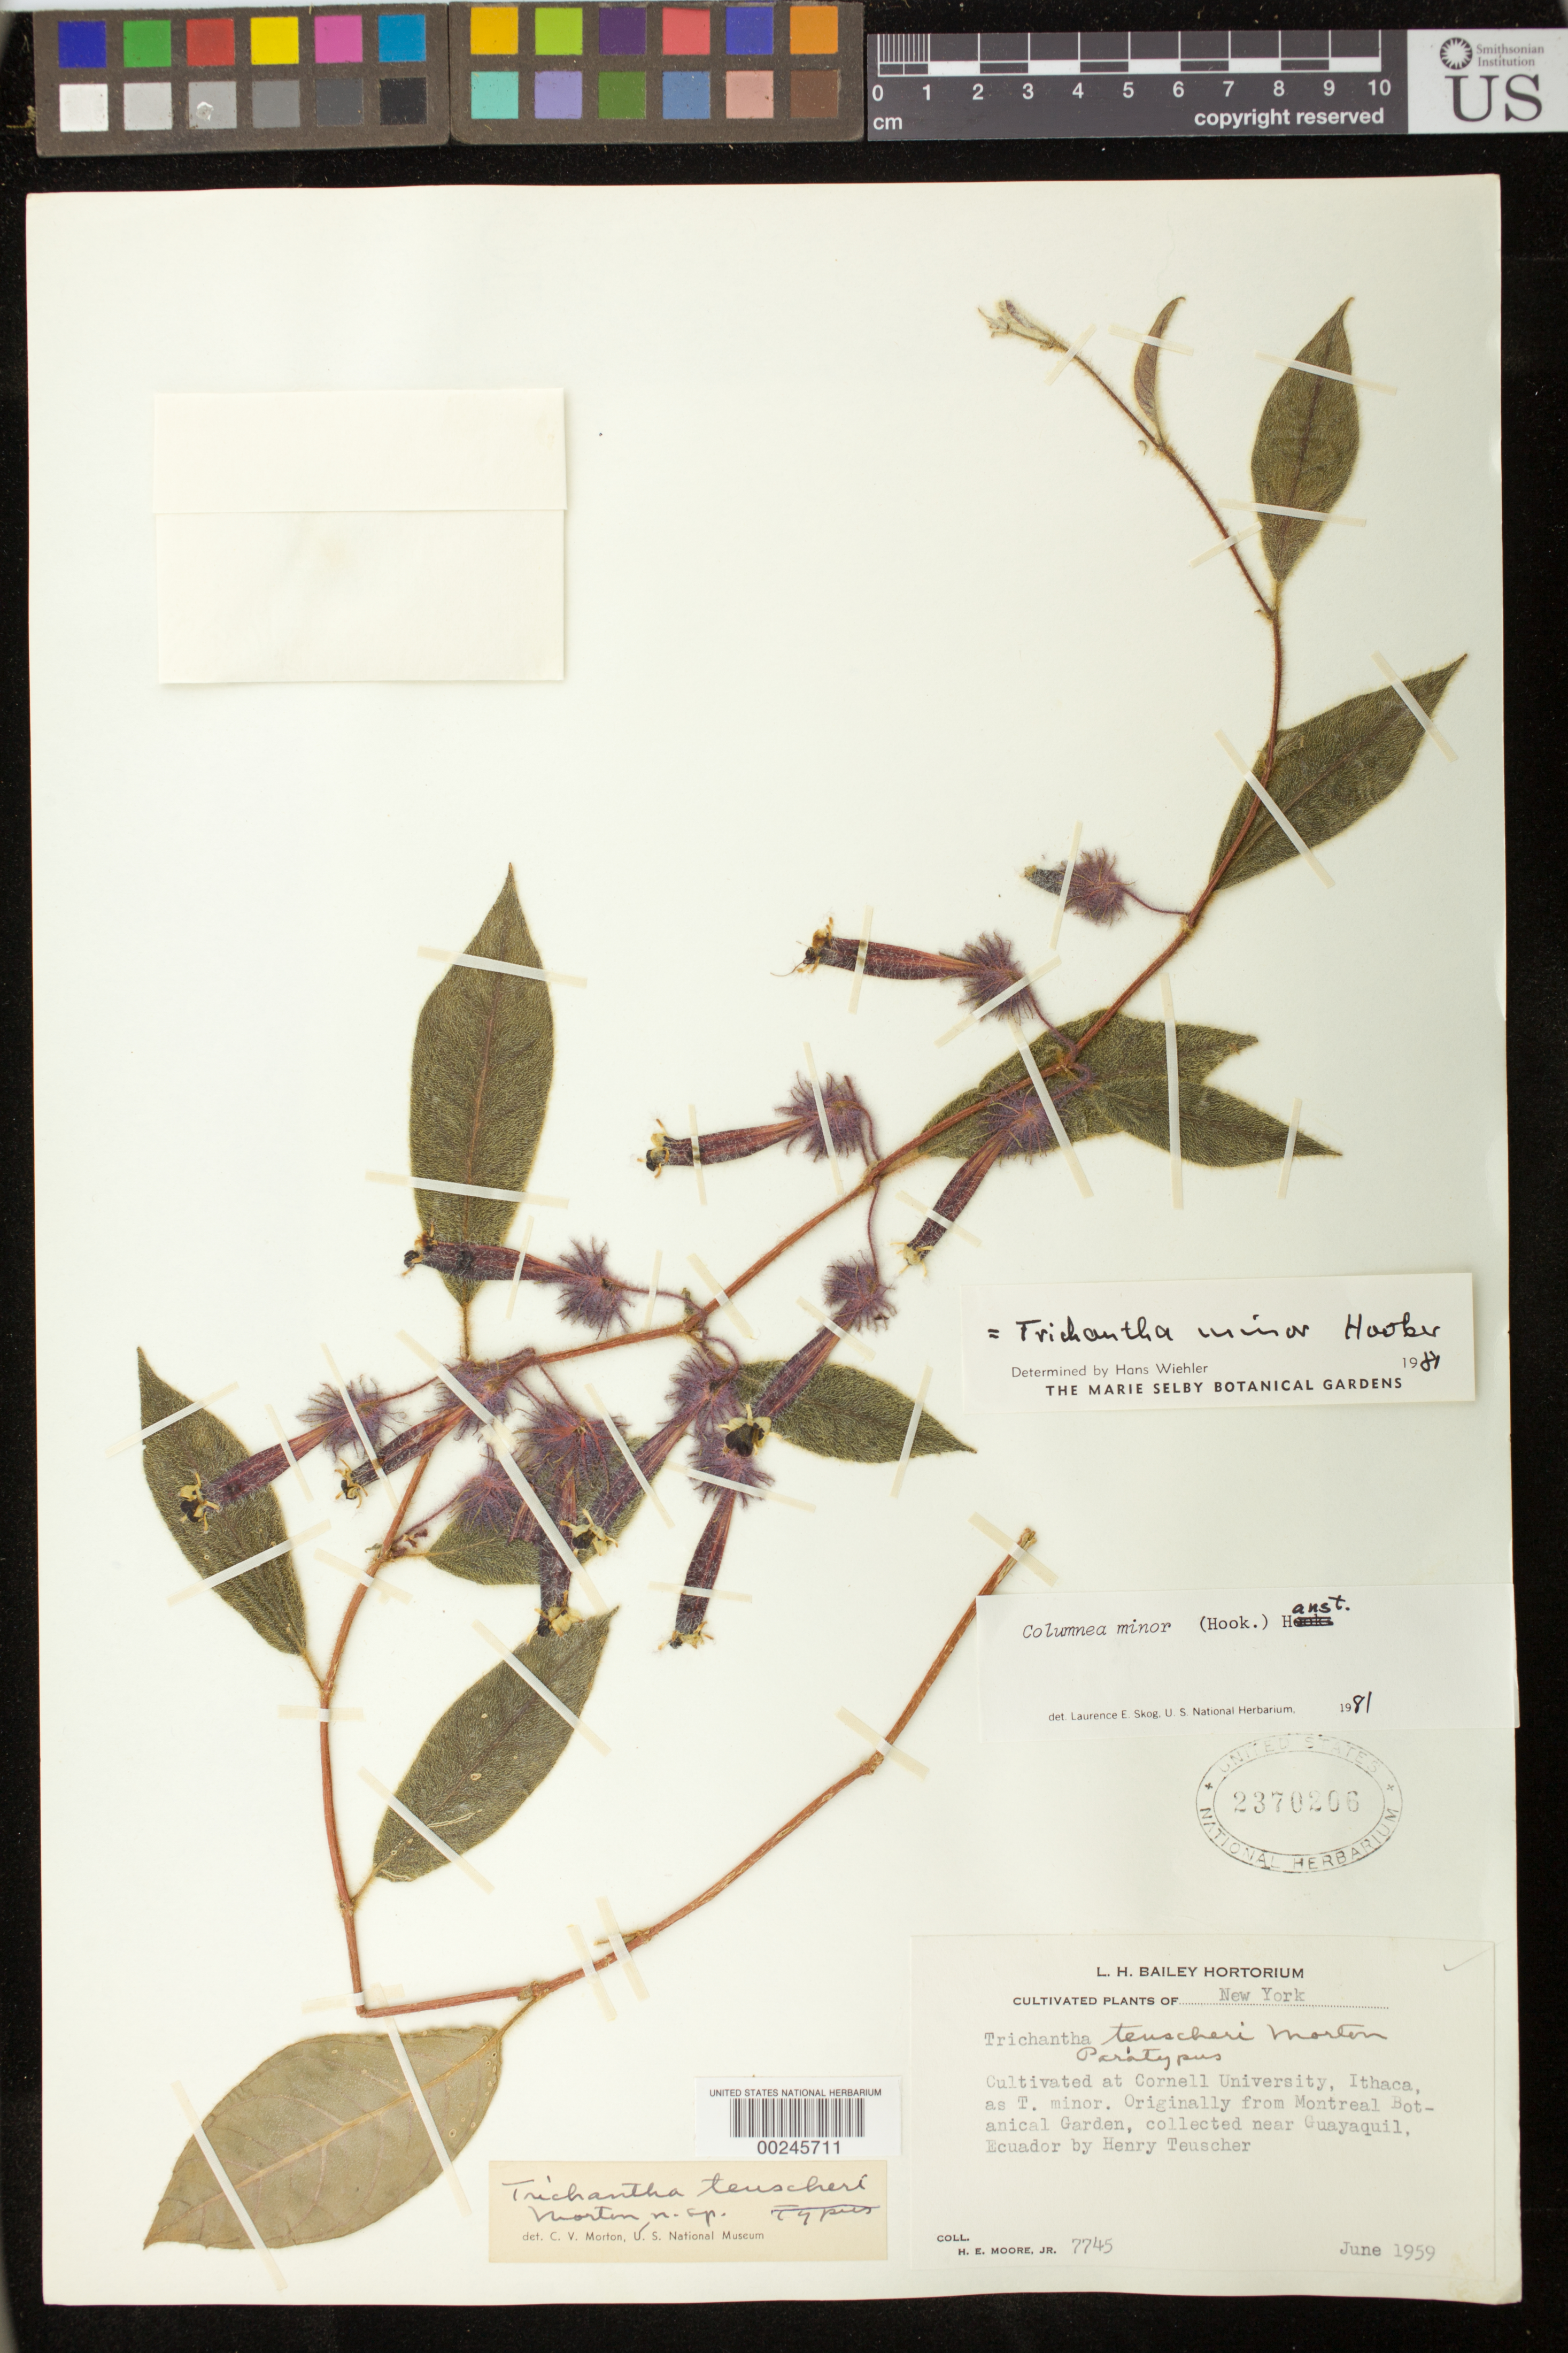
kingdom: Plantae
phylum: Tracheophyta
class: Magnoliopsida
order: Lamiales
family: Gesneriaceae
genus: Columnea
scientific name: Columnea minor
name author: (Hook.) Hanst.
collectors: H. E. Moore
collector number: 7745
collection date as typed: Jun 1959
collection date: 1959-06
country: Ecuador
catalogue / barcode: US 2370206